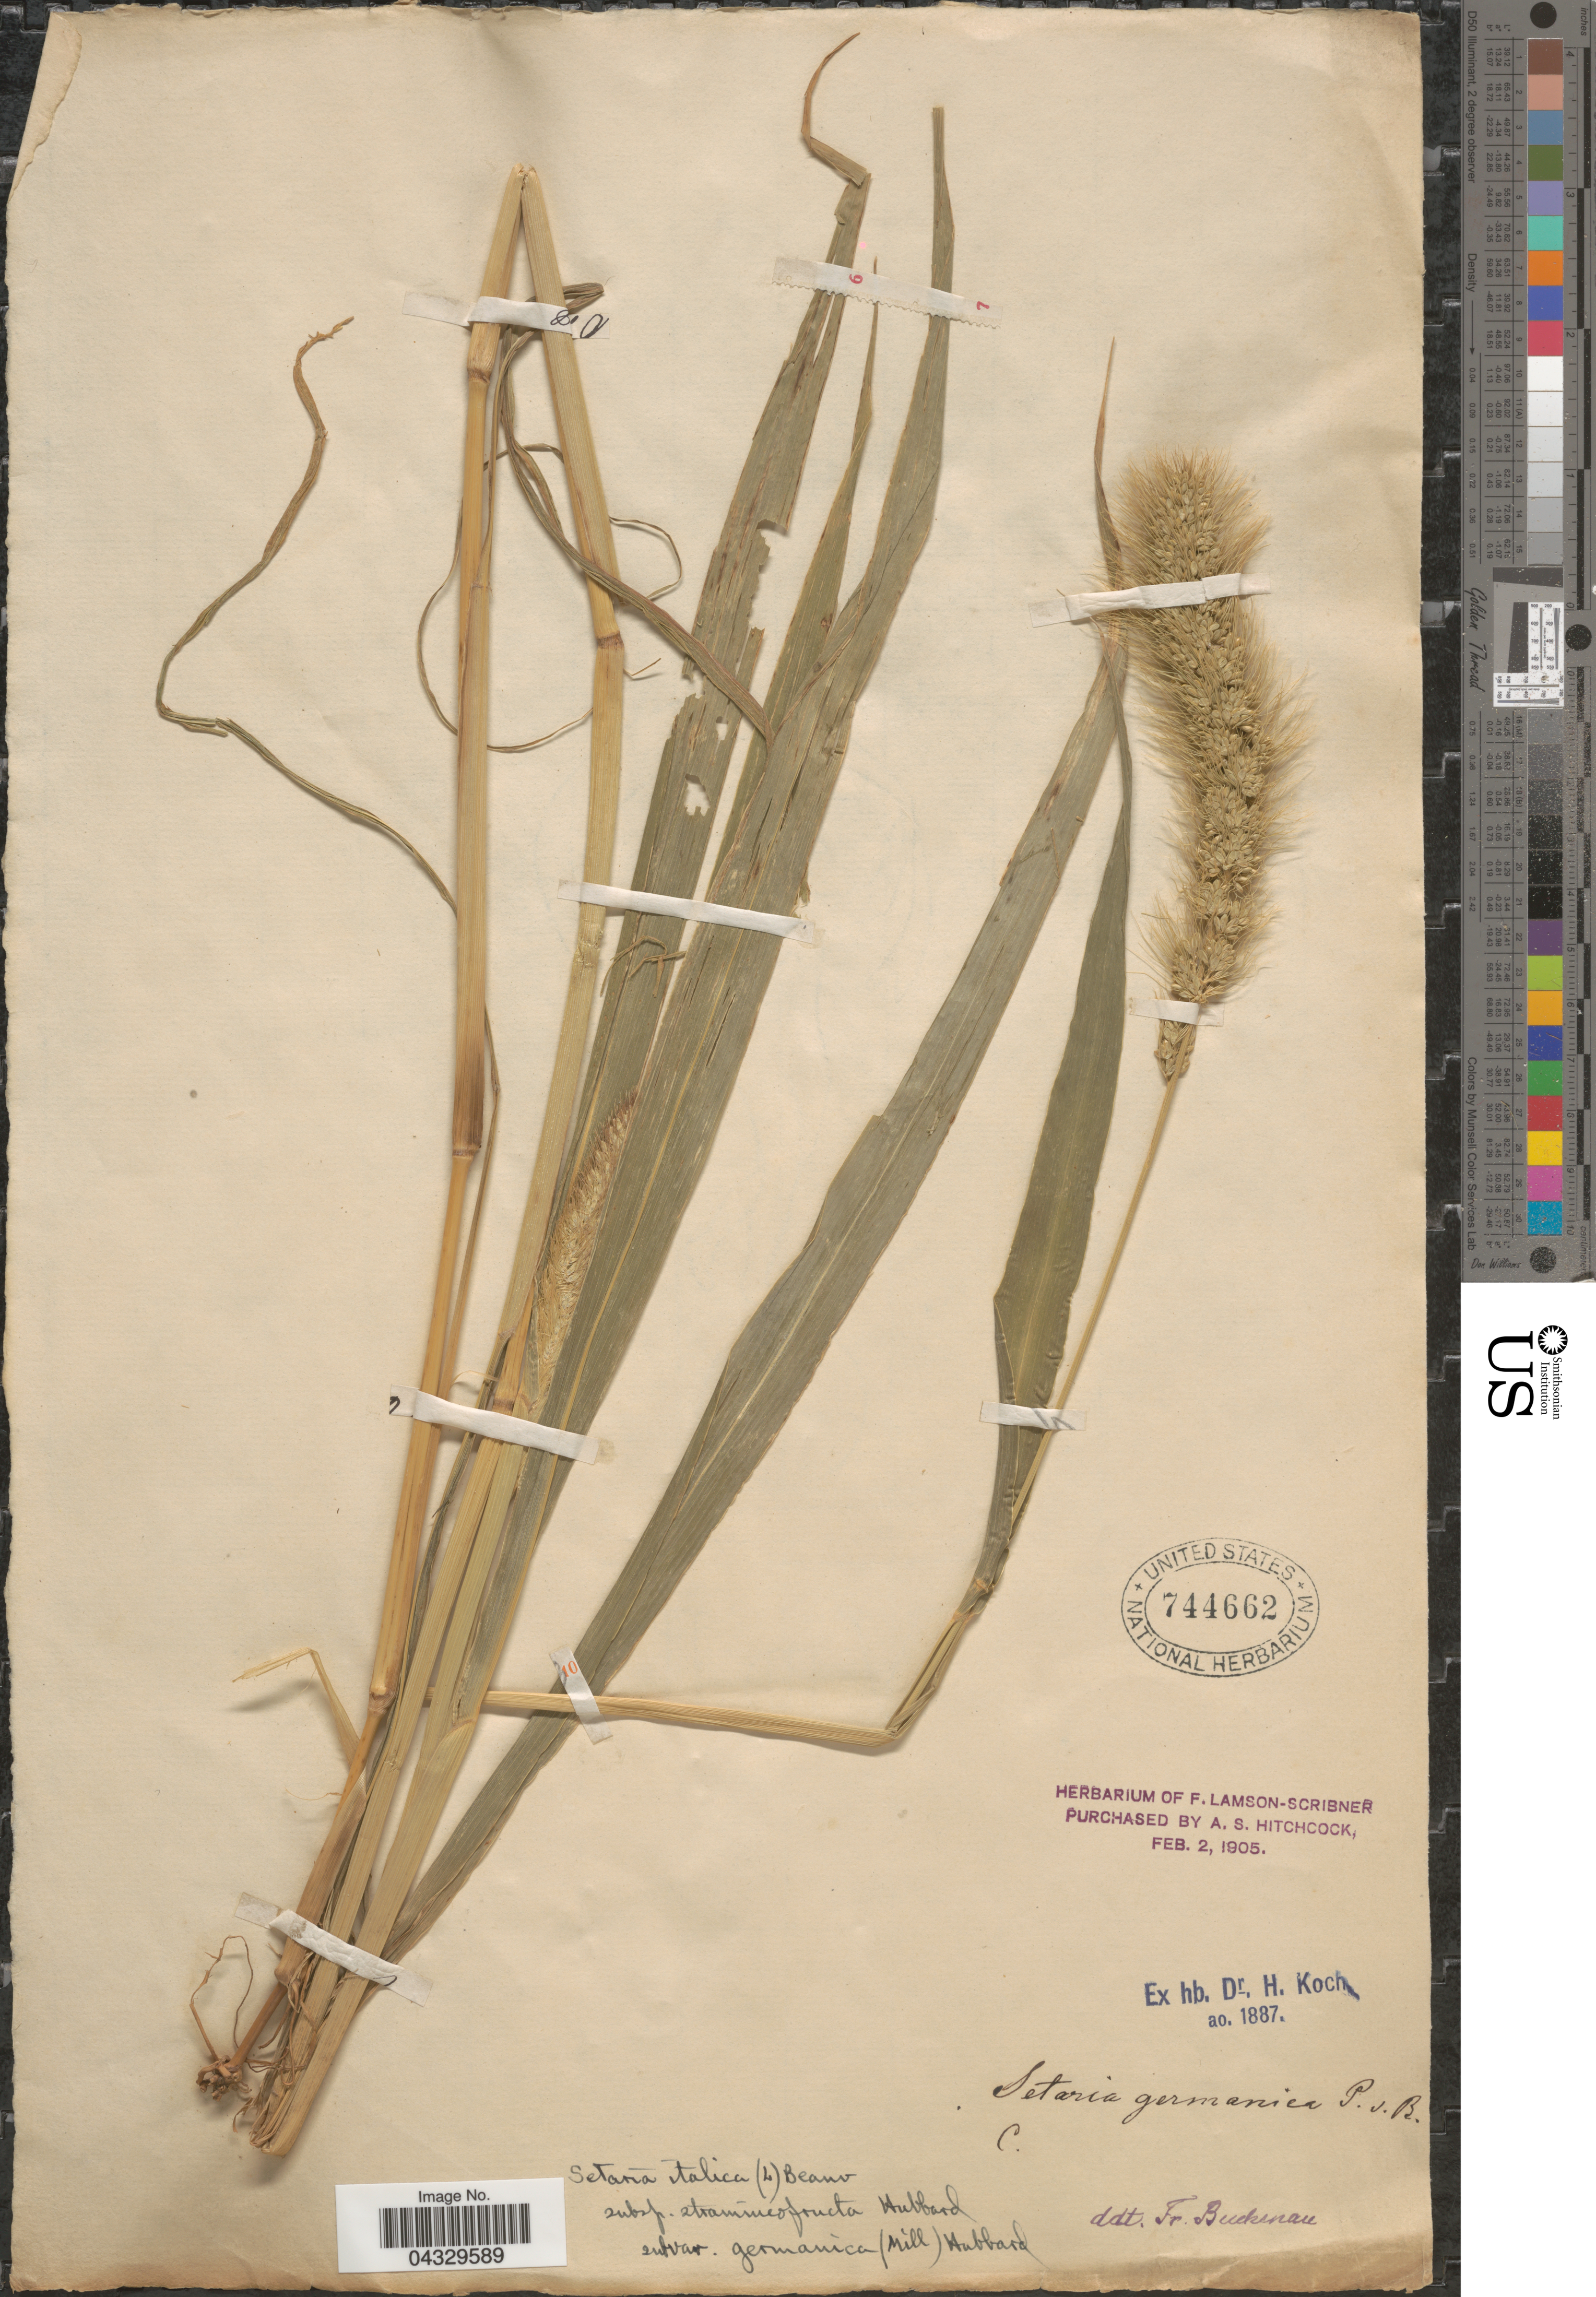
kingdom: Plantae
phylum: Tracheophyta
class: Liliopsida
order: Poales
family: Poaceae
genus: Setaria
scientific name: Setaria italica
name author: (L.) P. Beauv.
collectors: ex herb. F. Lamson Scribner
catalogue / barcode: US 744662